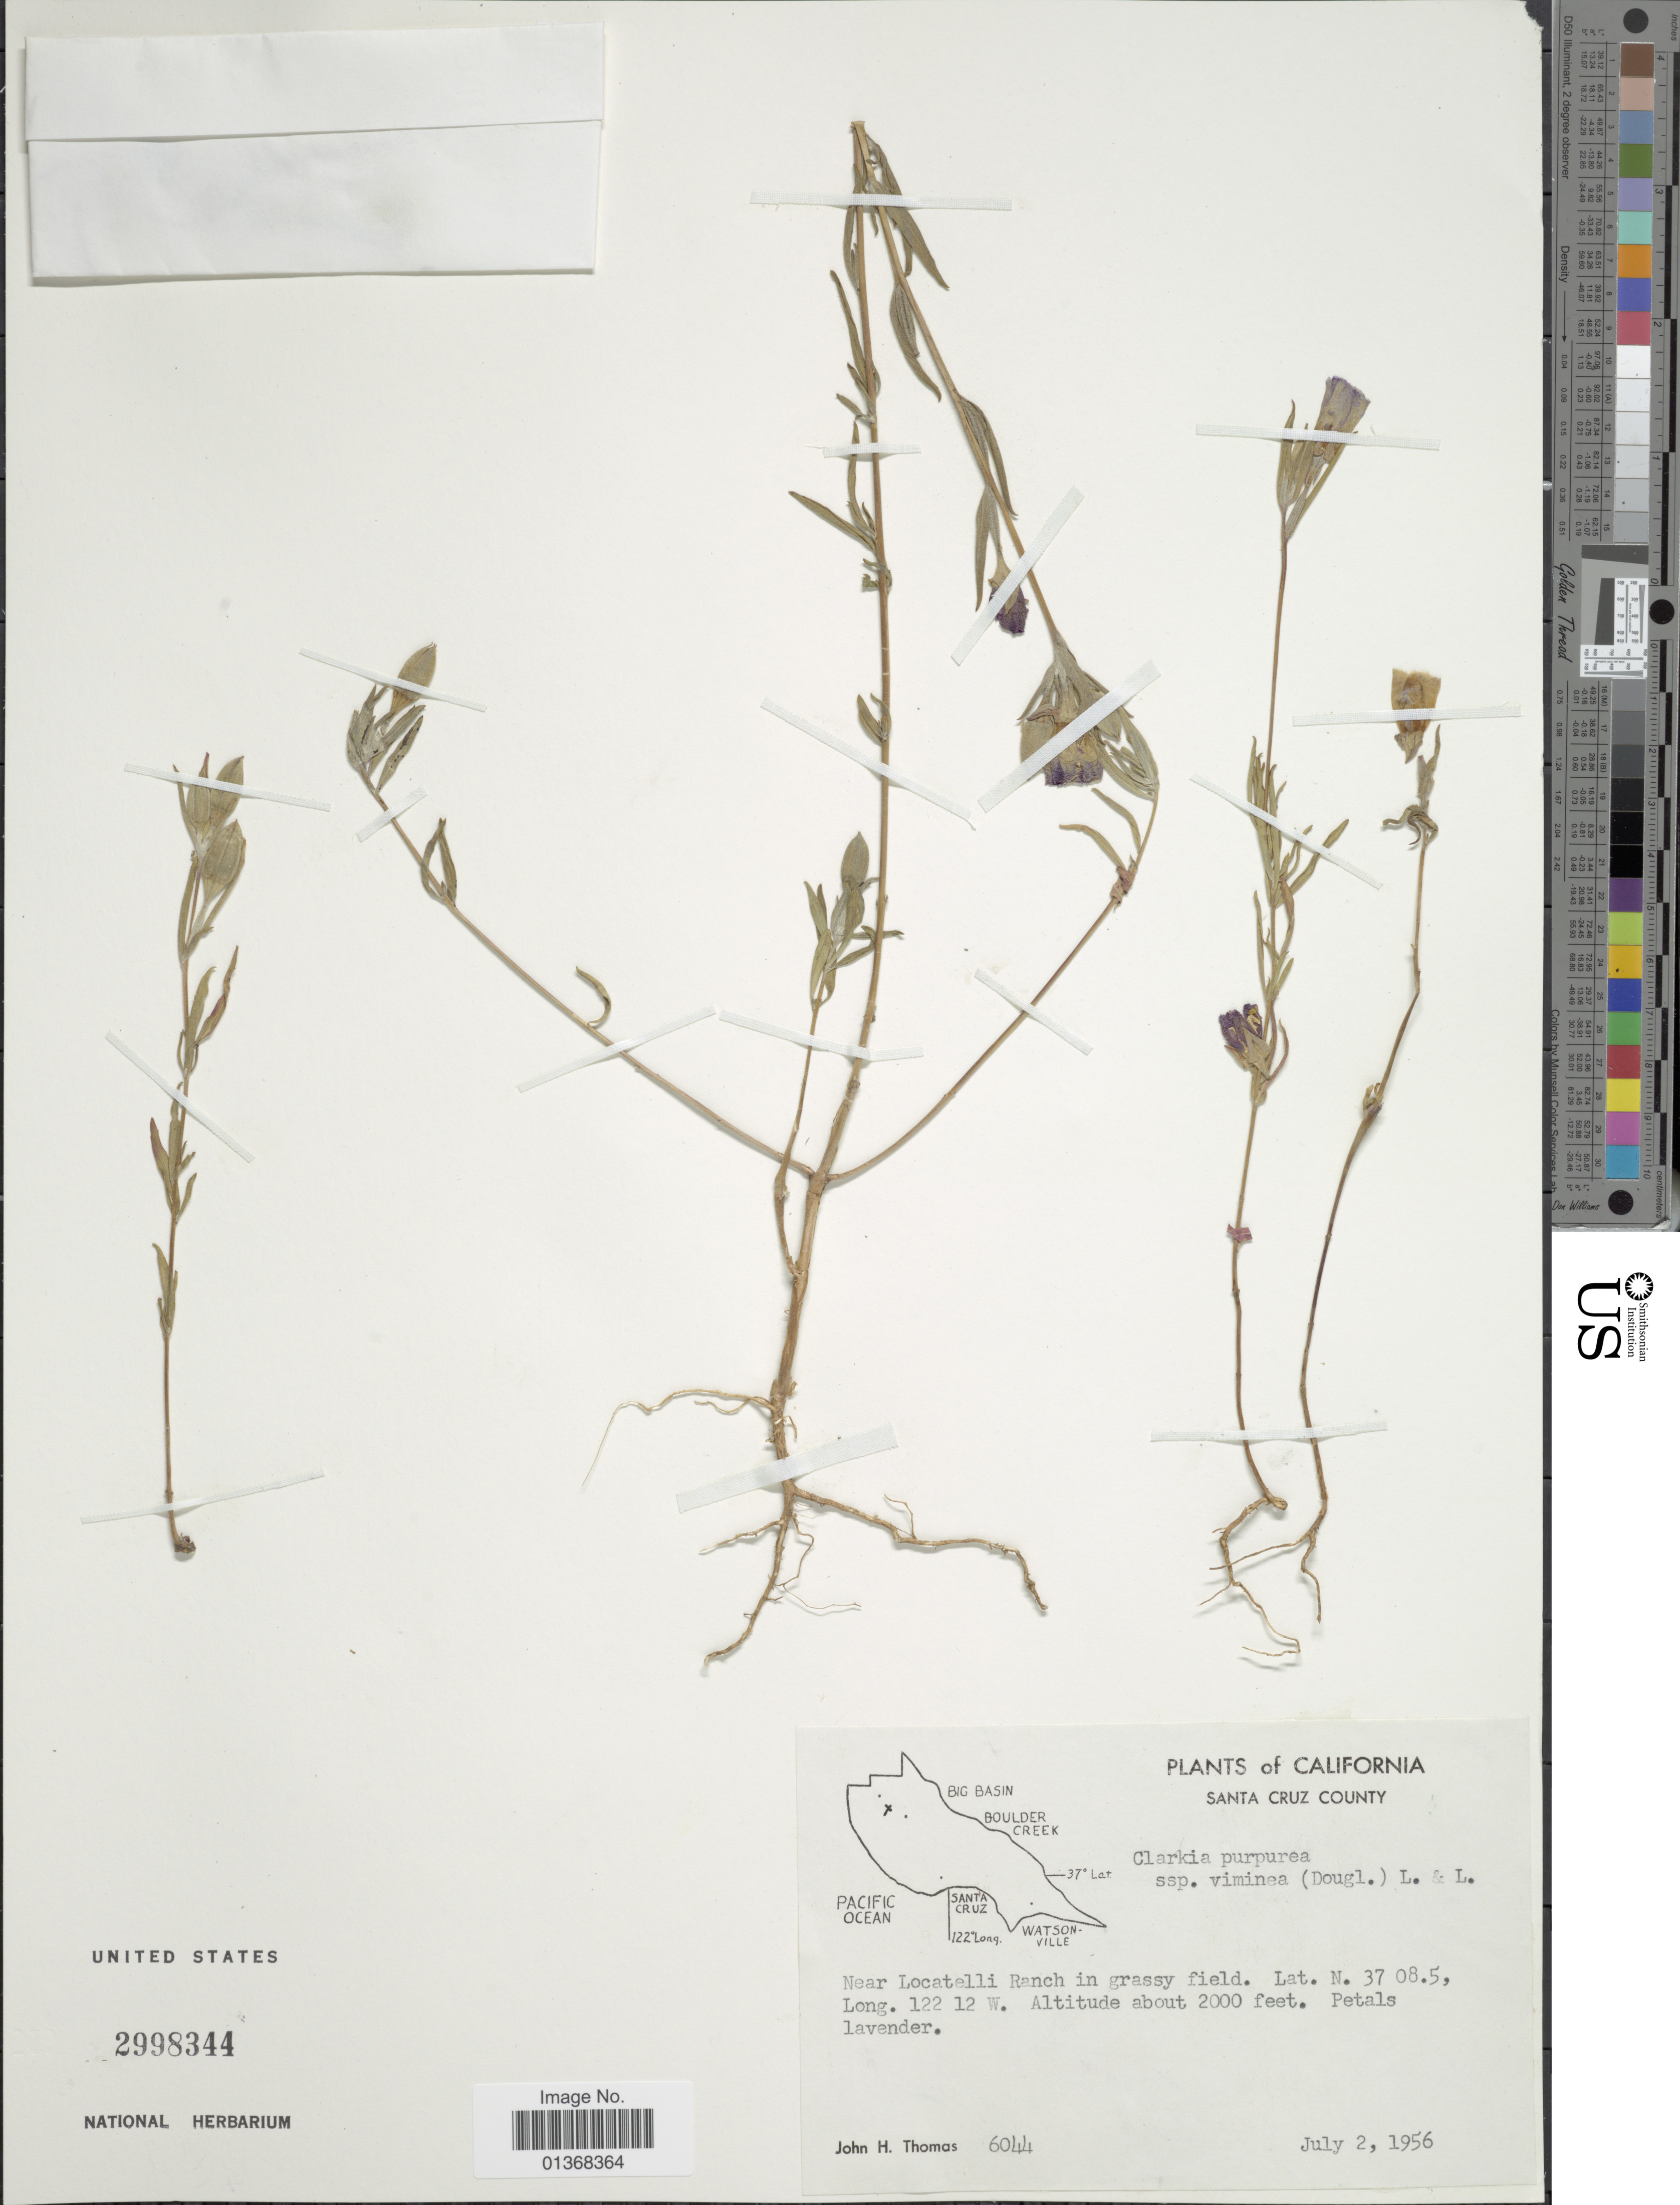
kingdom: Plantae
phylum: Tracheophyta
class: Magnoliopsida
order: Myrtales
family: Onagraceae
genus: Clarkia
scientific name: Clarkia purpurea subsp. viminea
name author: (Douglas) H.F. Lewis & M.R. Lewis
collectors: J. H. Thomas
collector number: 6044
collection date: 1956-07-02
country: United States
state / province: California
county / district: Santa Cruz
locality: Santa Cruz County, Near Locatelli Ranch in grassy field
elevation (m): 610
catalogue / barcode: US 2998344